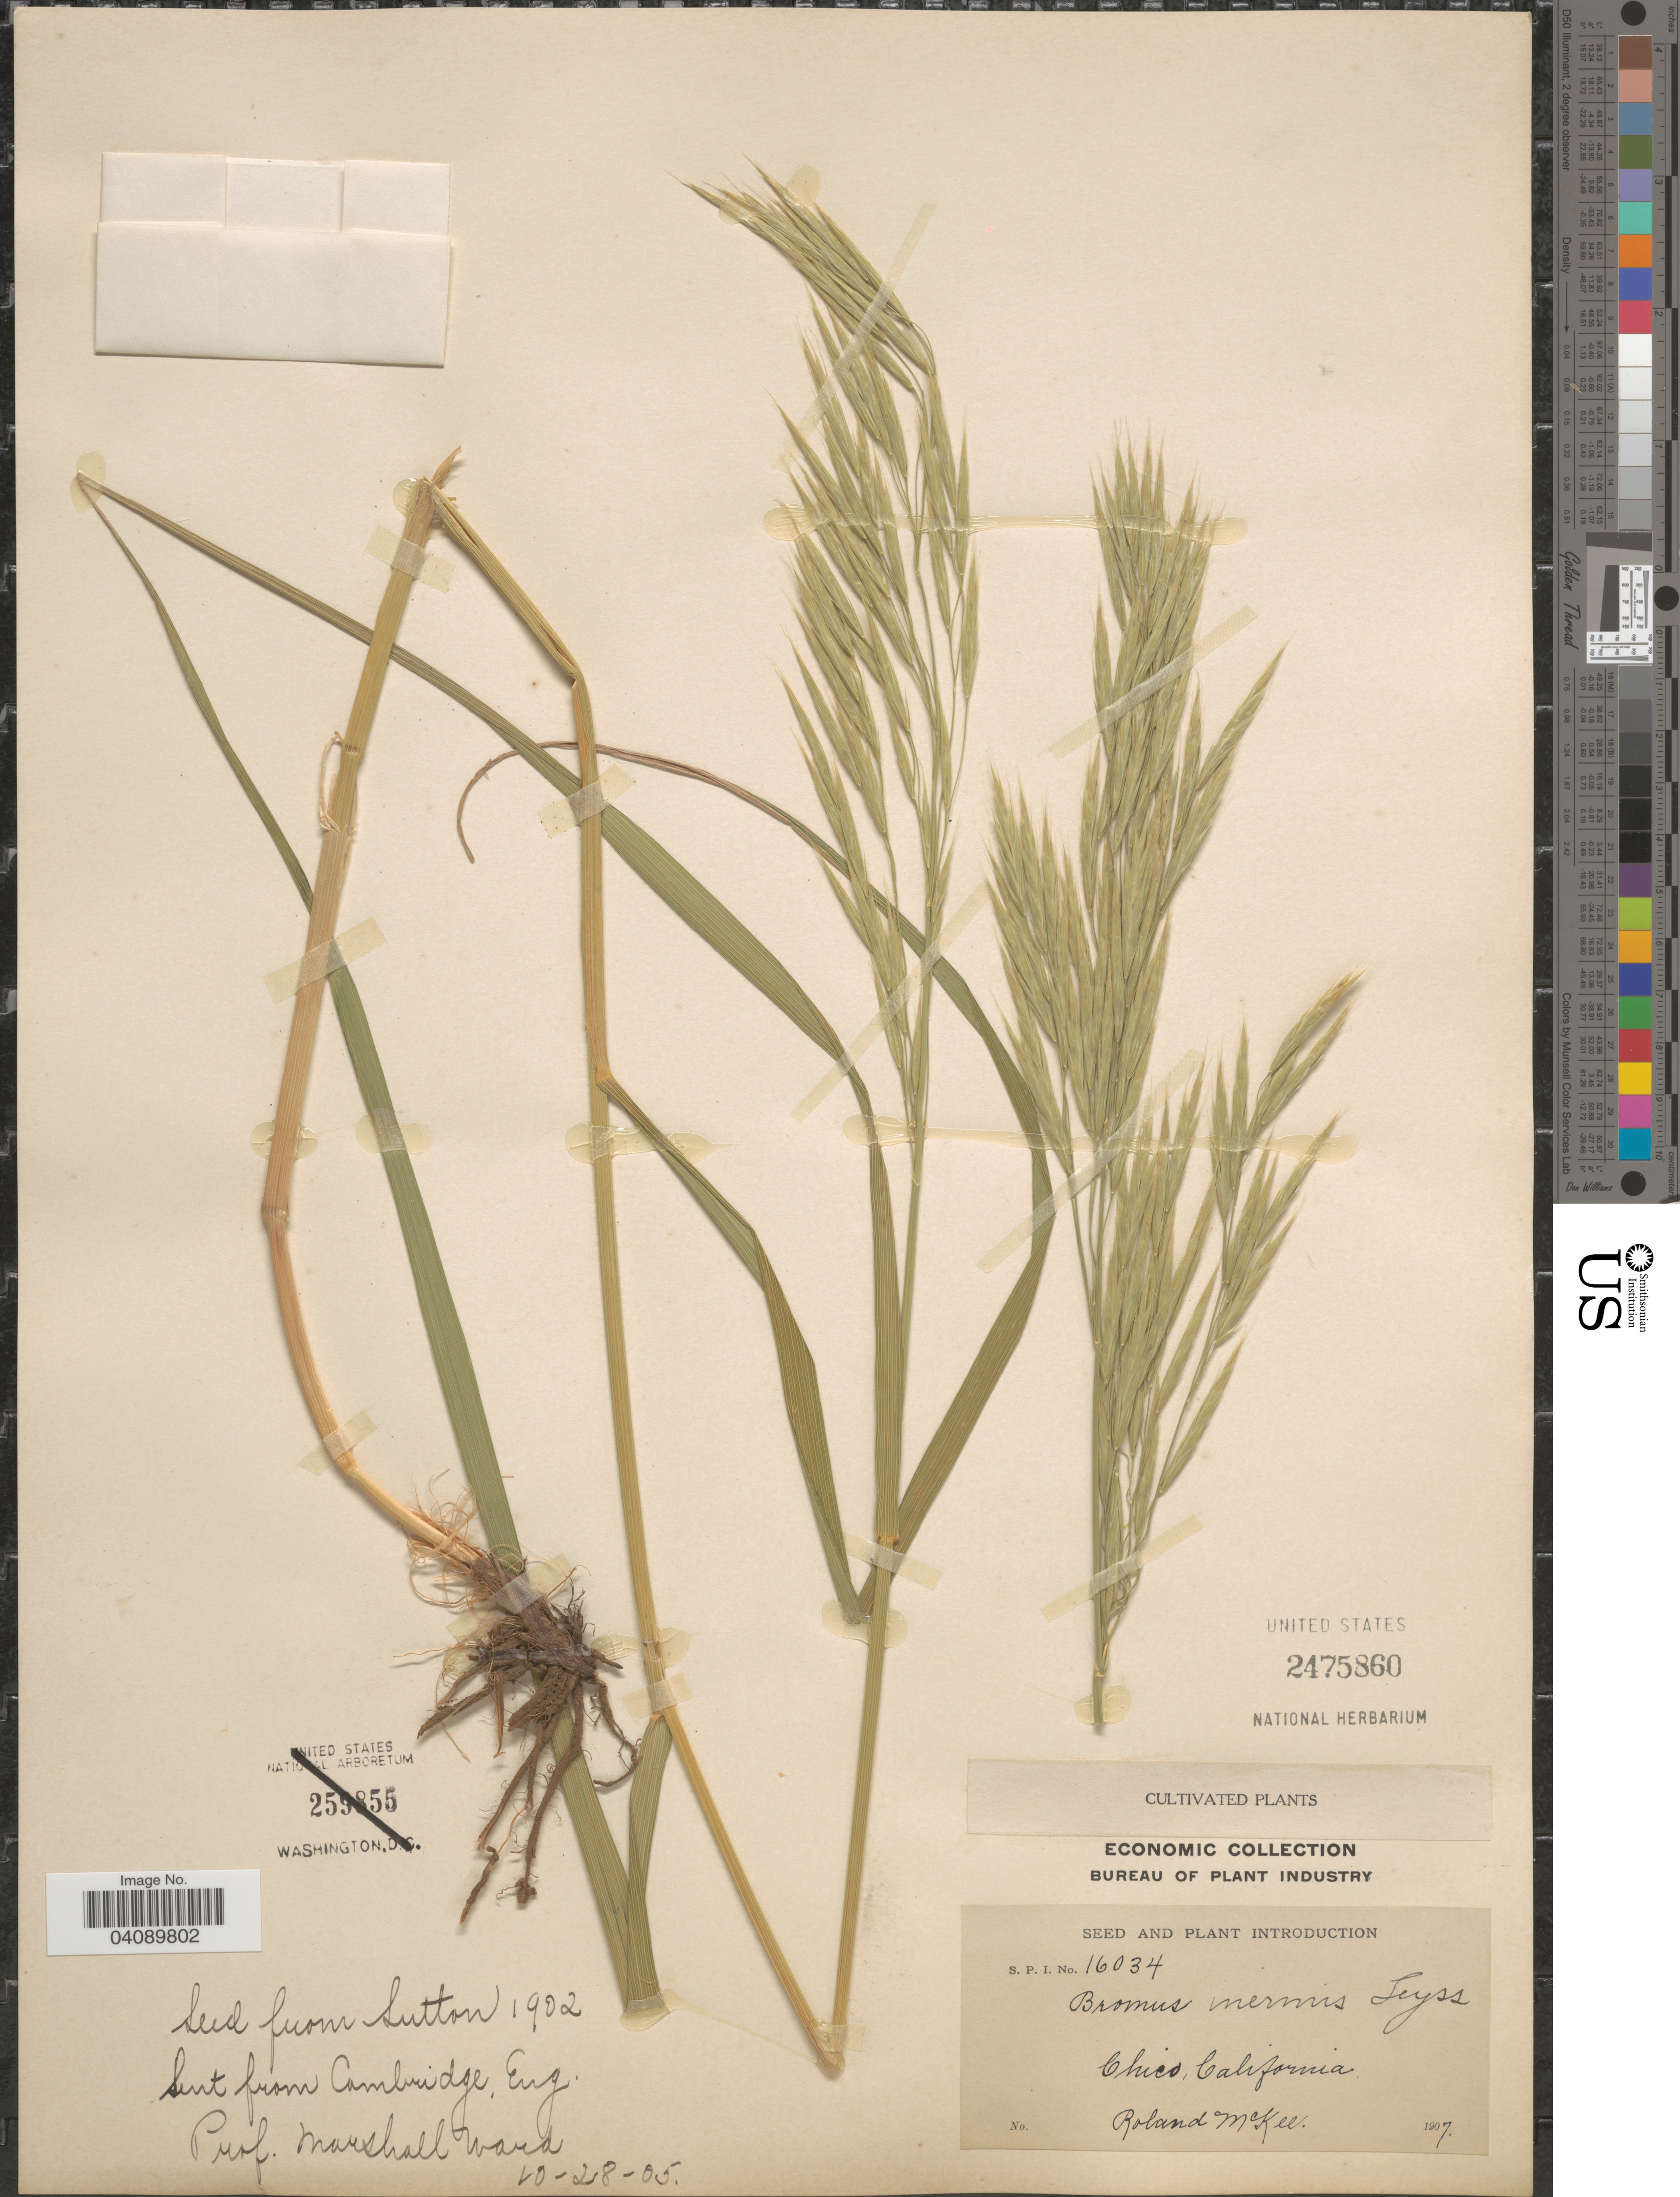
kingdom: Plantae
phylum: Tracheophyta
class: Liliopsida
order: Poales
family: Poaceae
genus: Bromus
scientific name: Bromus inermis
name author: Leyss.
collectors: R. Mckee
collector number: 16034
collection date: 1907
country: United States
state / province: California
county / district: Butte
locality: Chico.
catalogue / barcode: US 2475860